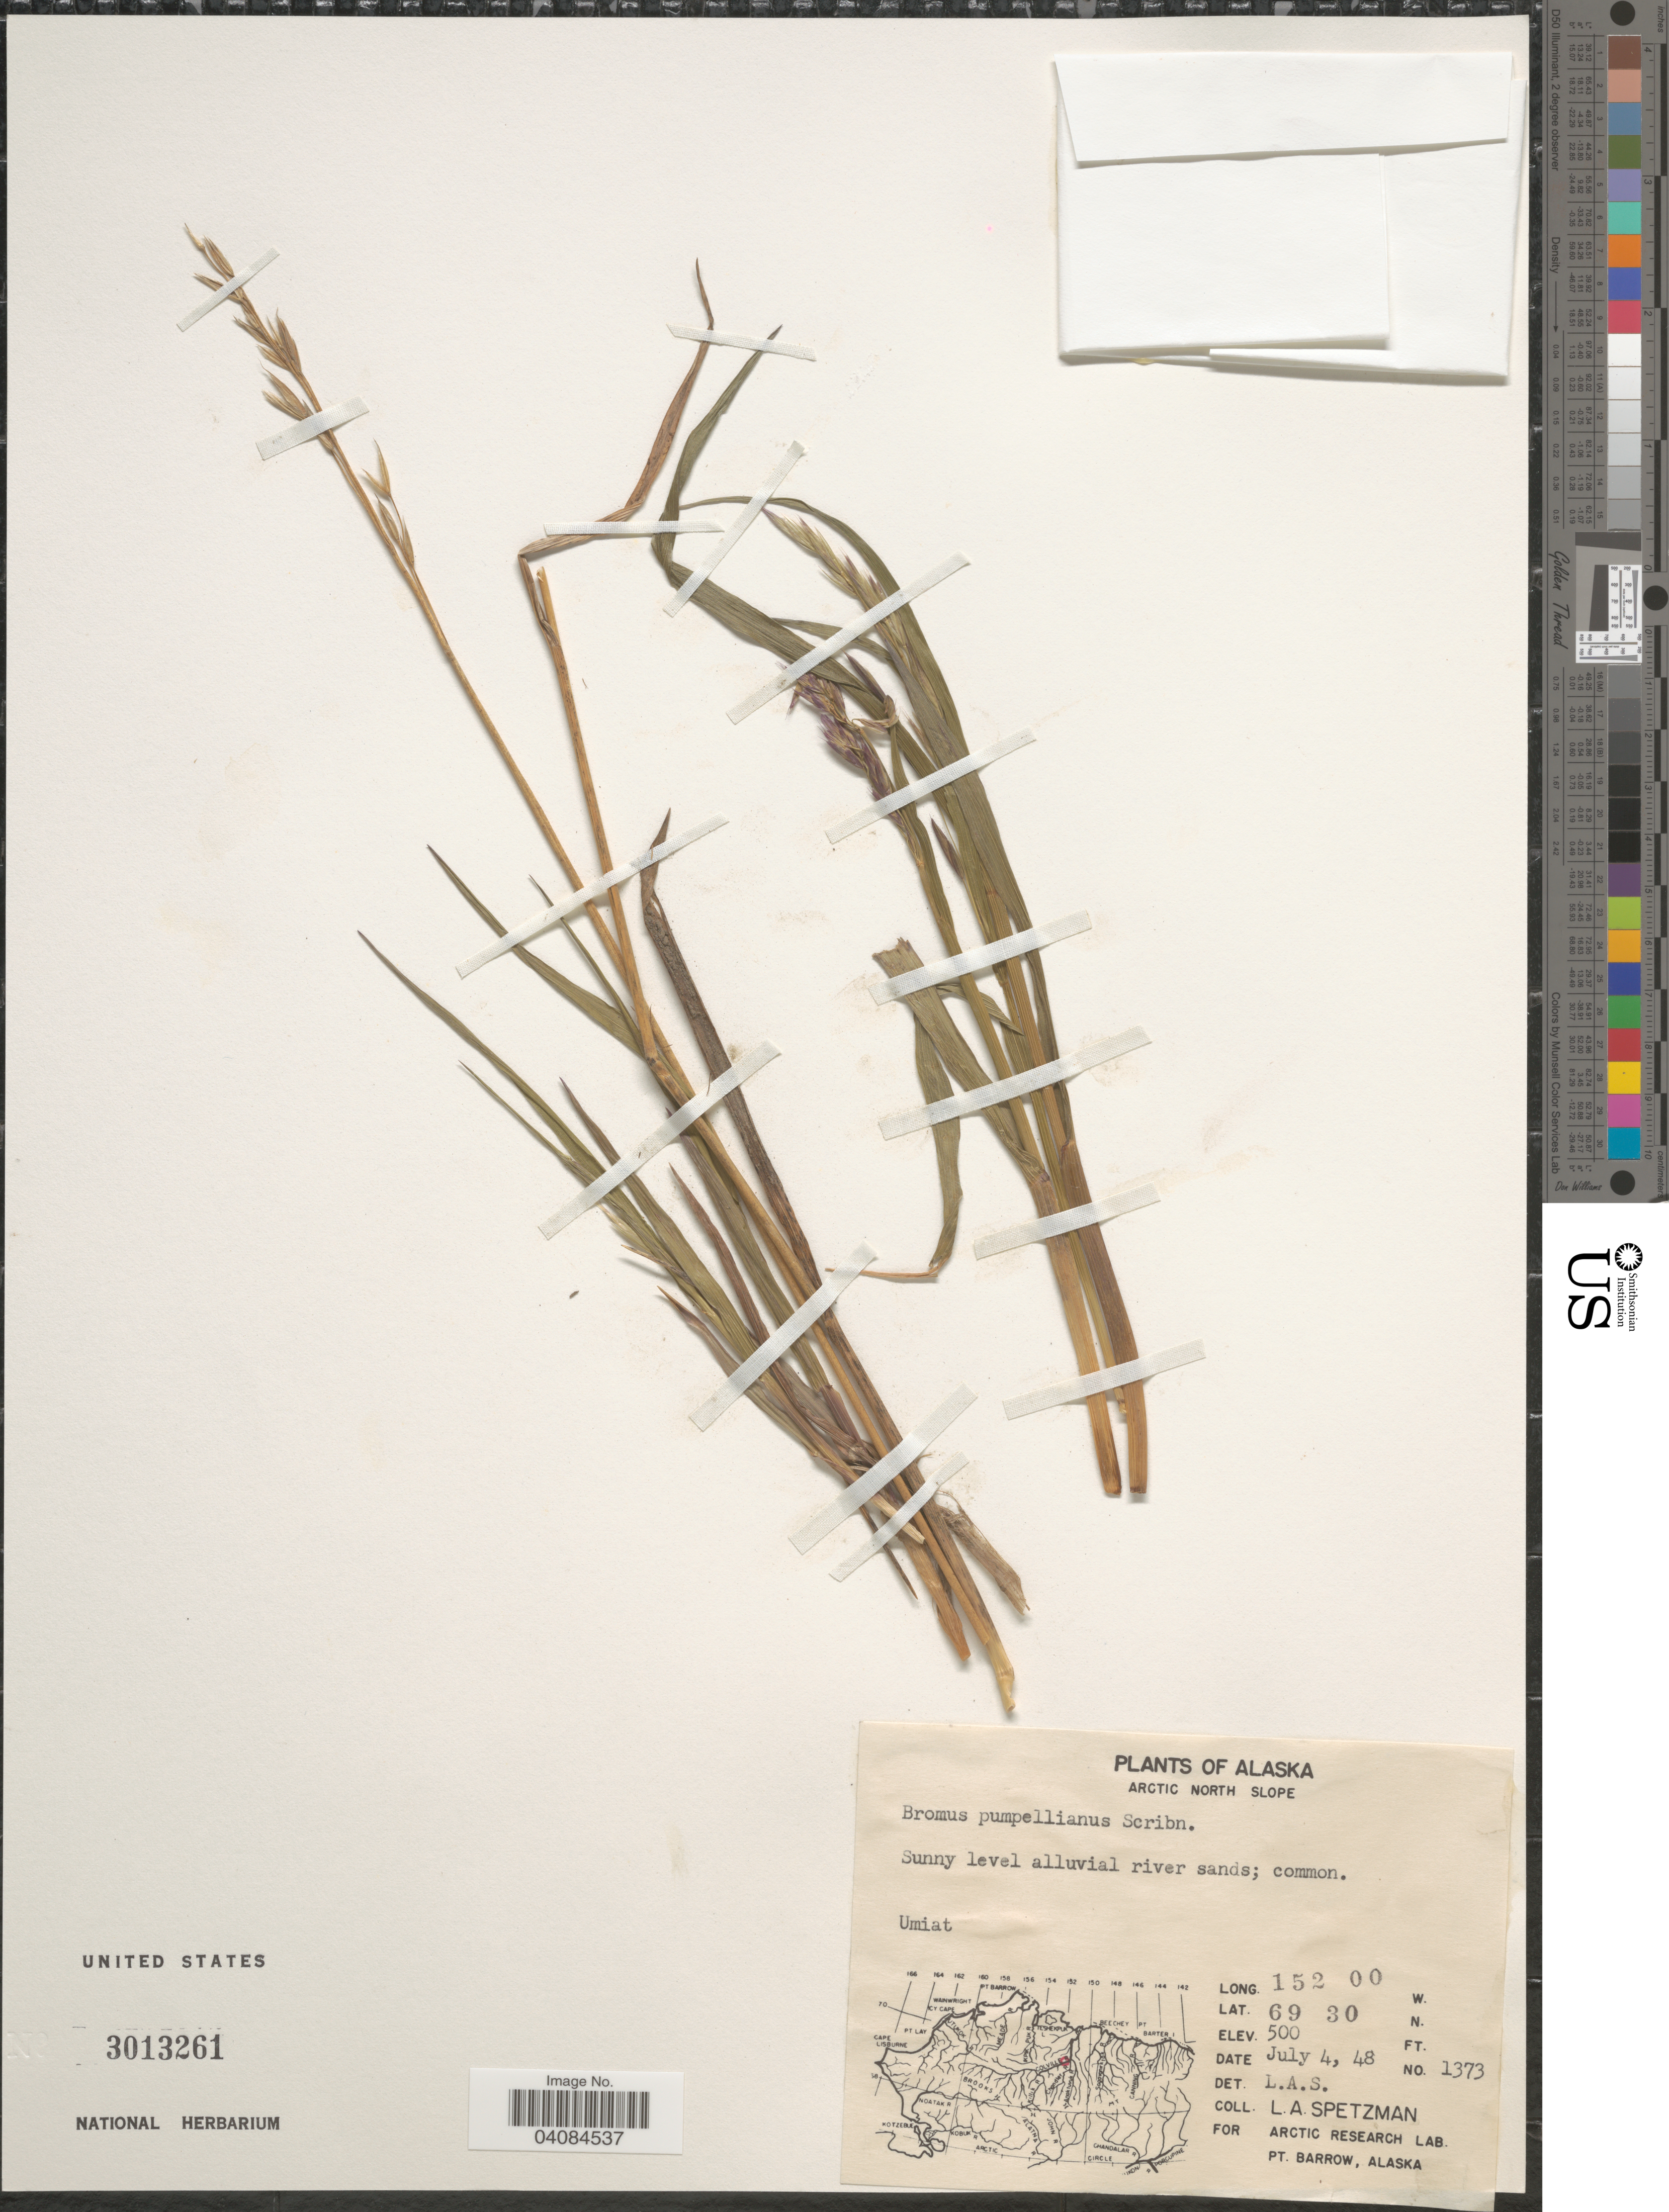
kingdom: Plantae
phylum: Tracheophyta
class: Liliopsida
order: Poales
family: Poaceae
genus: Bromus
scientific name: Bromus pumpellianus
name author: Scribn.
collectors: L. Spetzman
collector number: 1373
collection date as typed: Transcribed d/m/y: 4/7/48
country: United States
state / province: Alaska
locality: Arctic North Slope. Umiat.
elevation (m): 152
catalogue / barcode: US 3013261